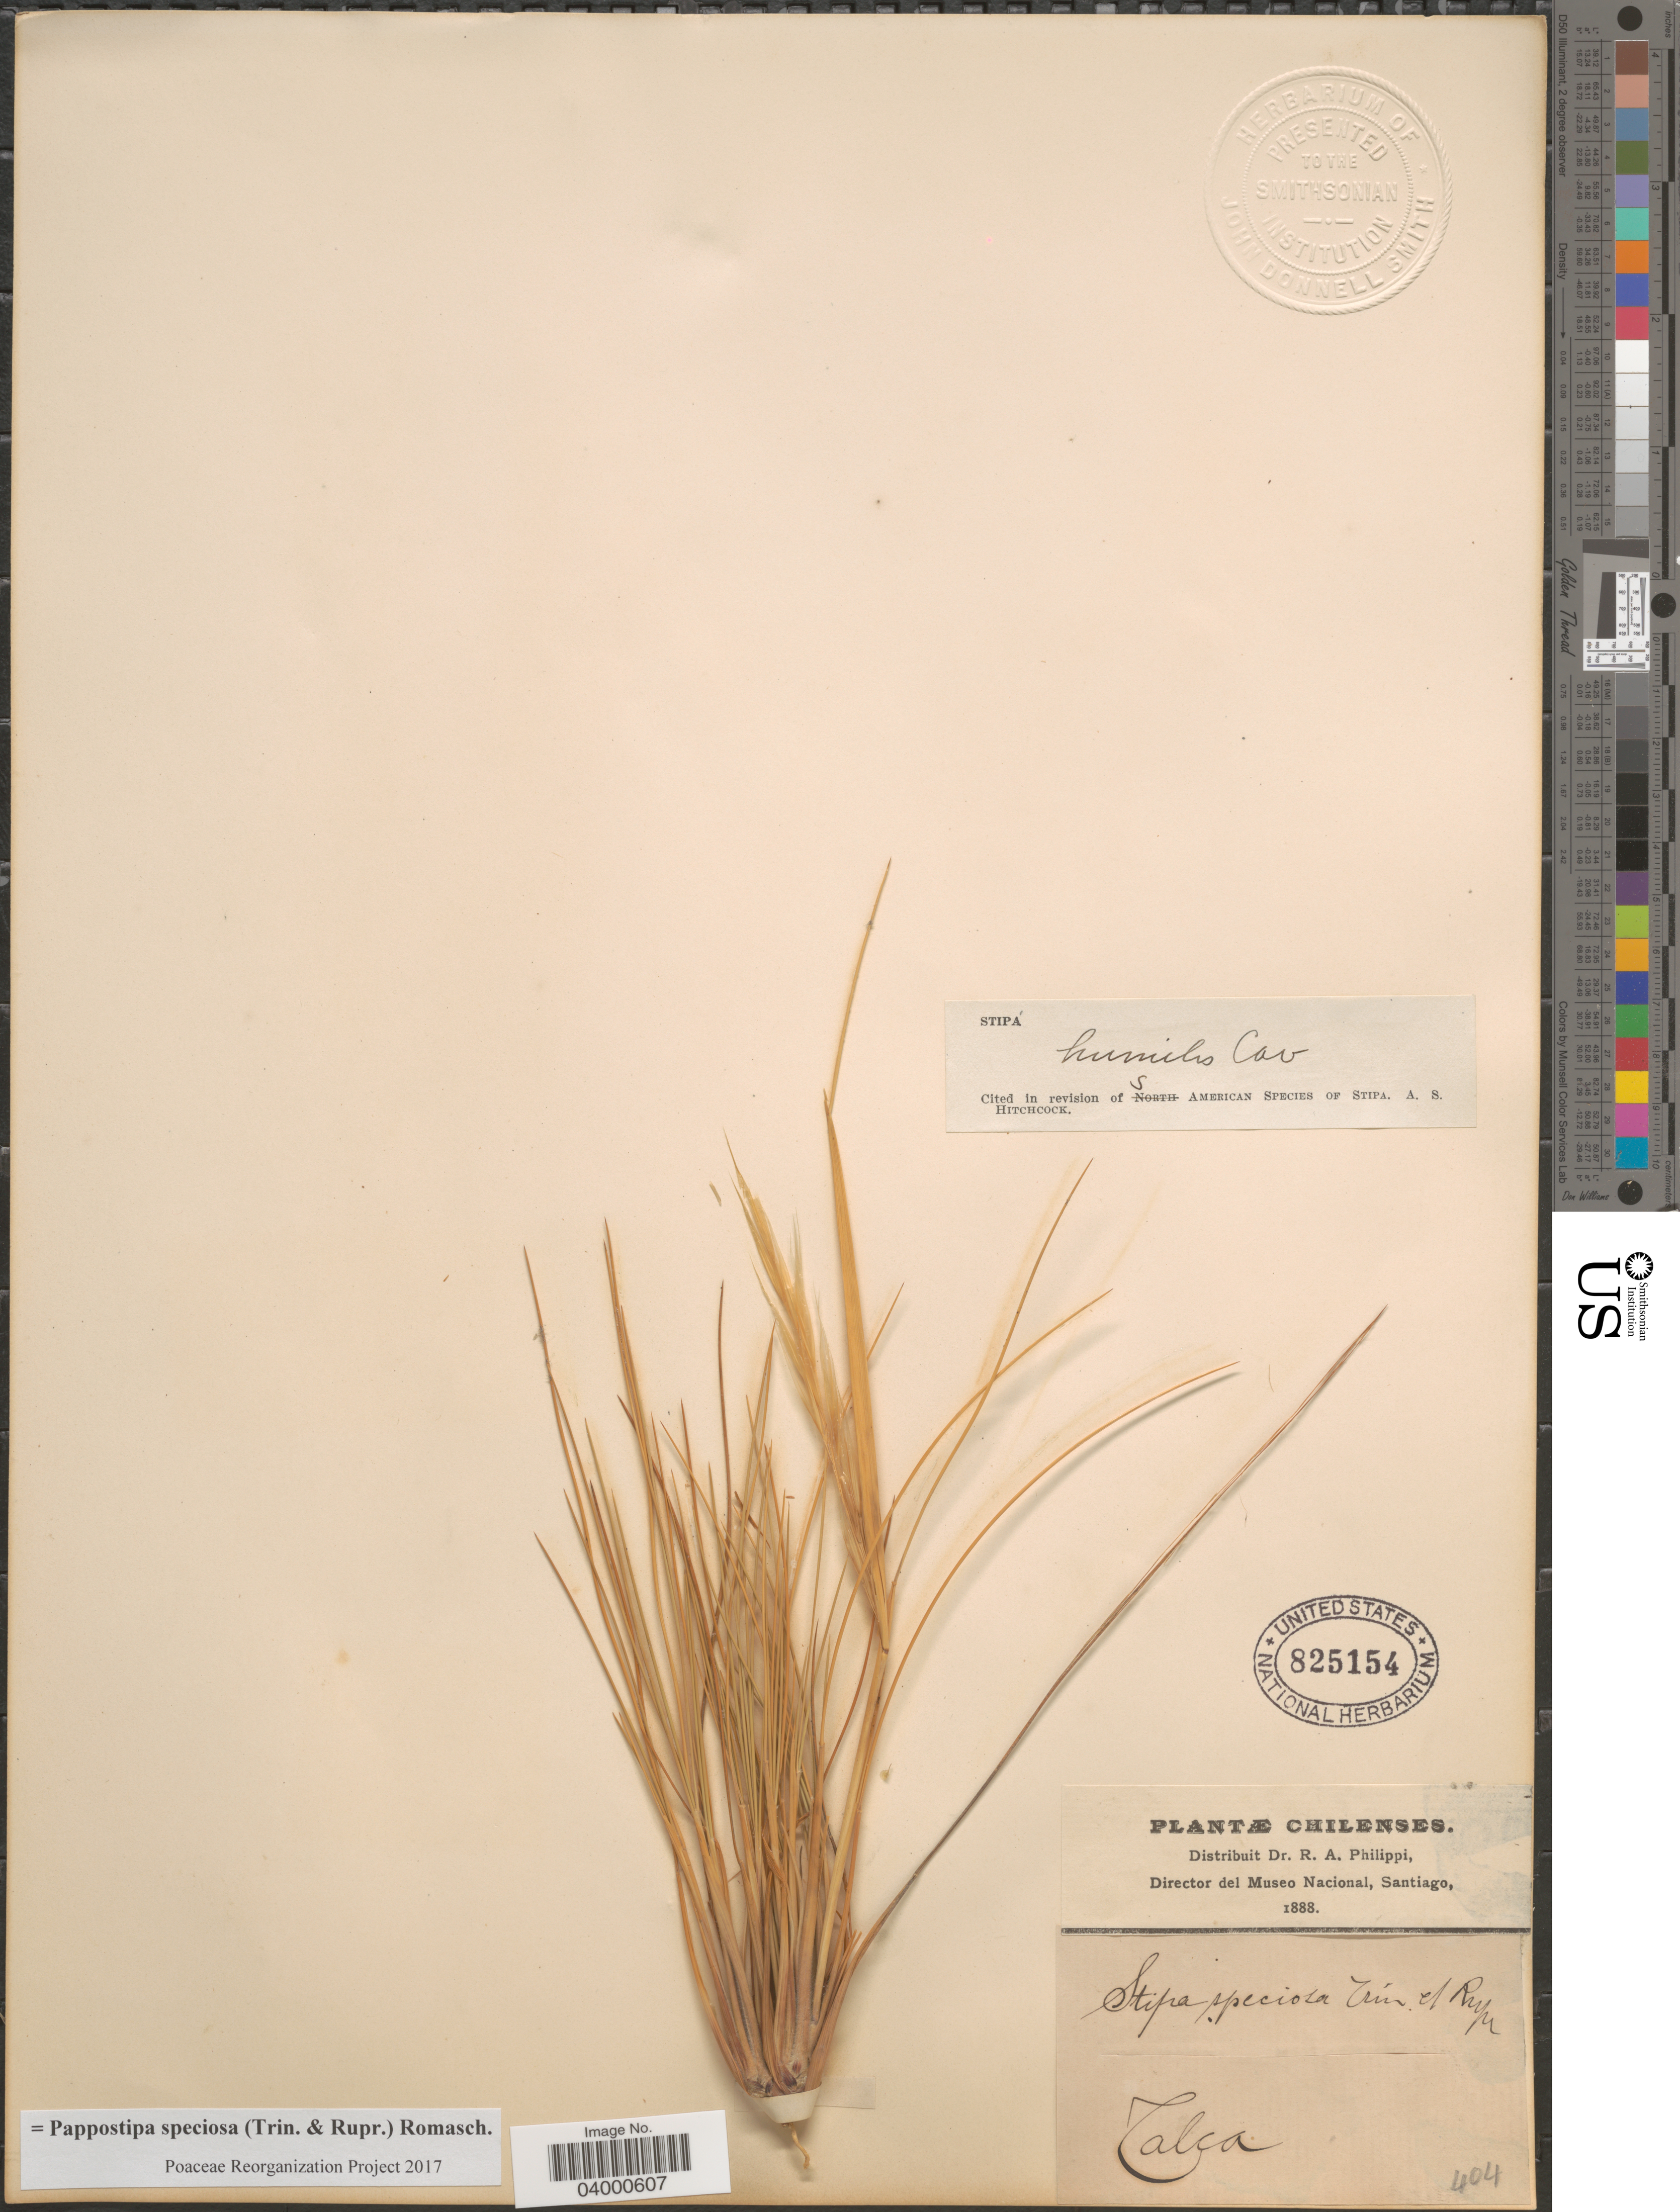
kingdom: Plantae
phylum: Tracheophyta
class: Liliopsida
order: Poales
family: Poaceae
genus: Pappostipa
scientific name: Pappostipa speciosa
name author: (Trin. & Rupr.) Romasch.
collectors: ex. herb. R.A. Philippi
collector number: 404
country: Chile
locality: Talca.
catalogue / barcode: US 825154